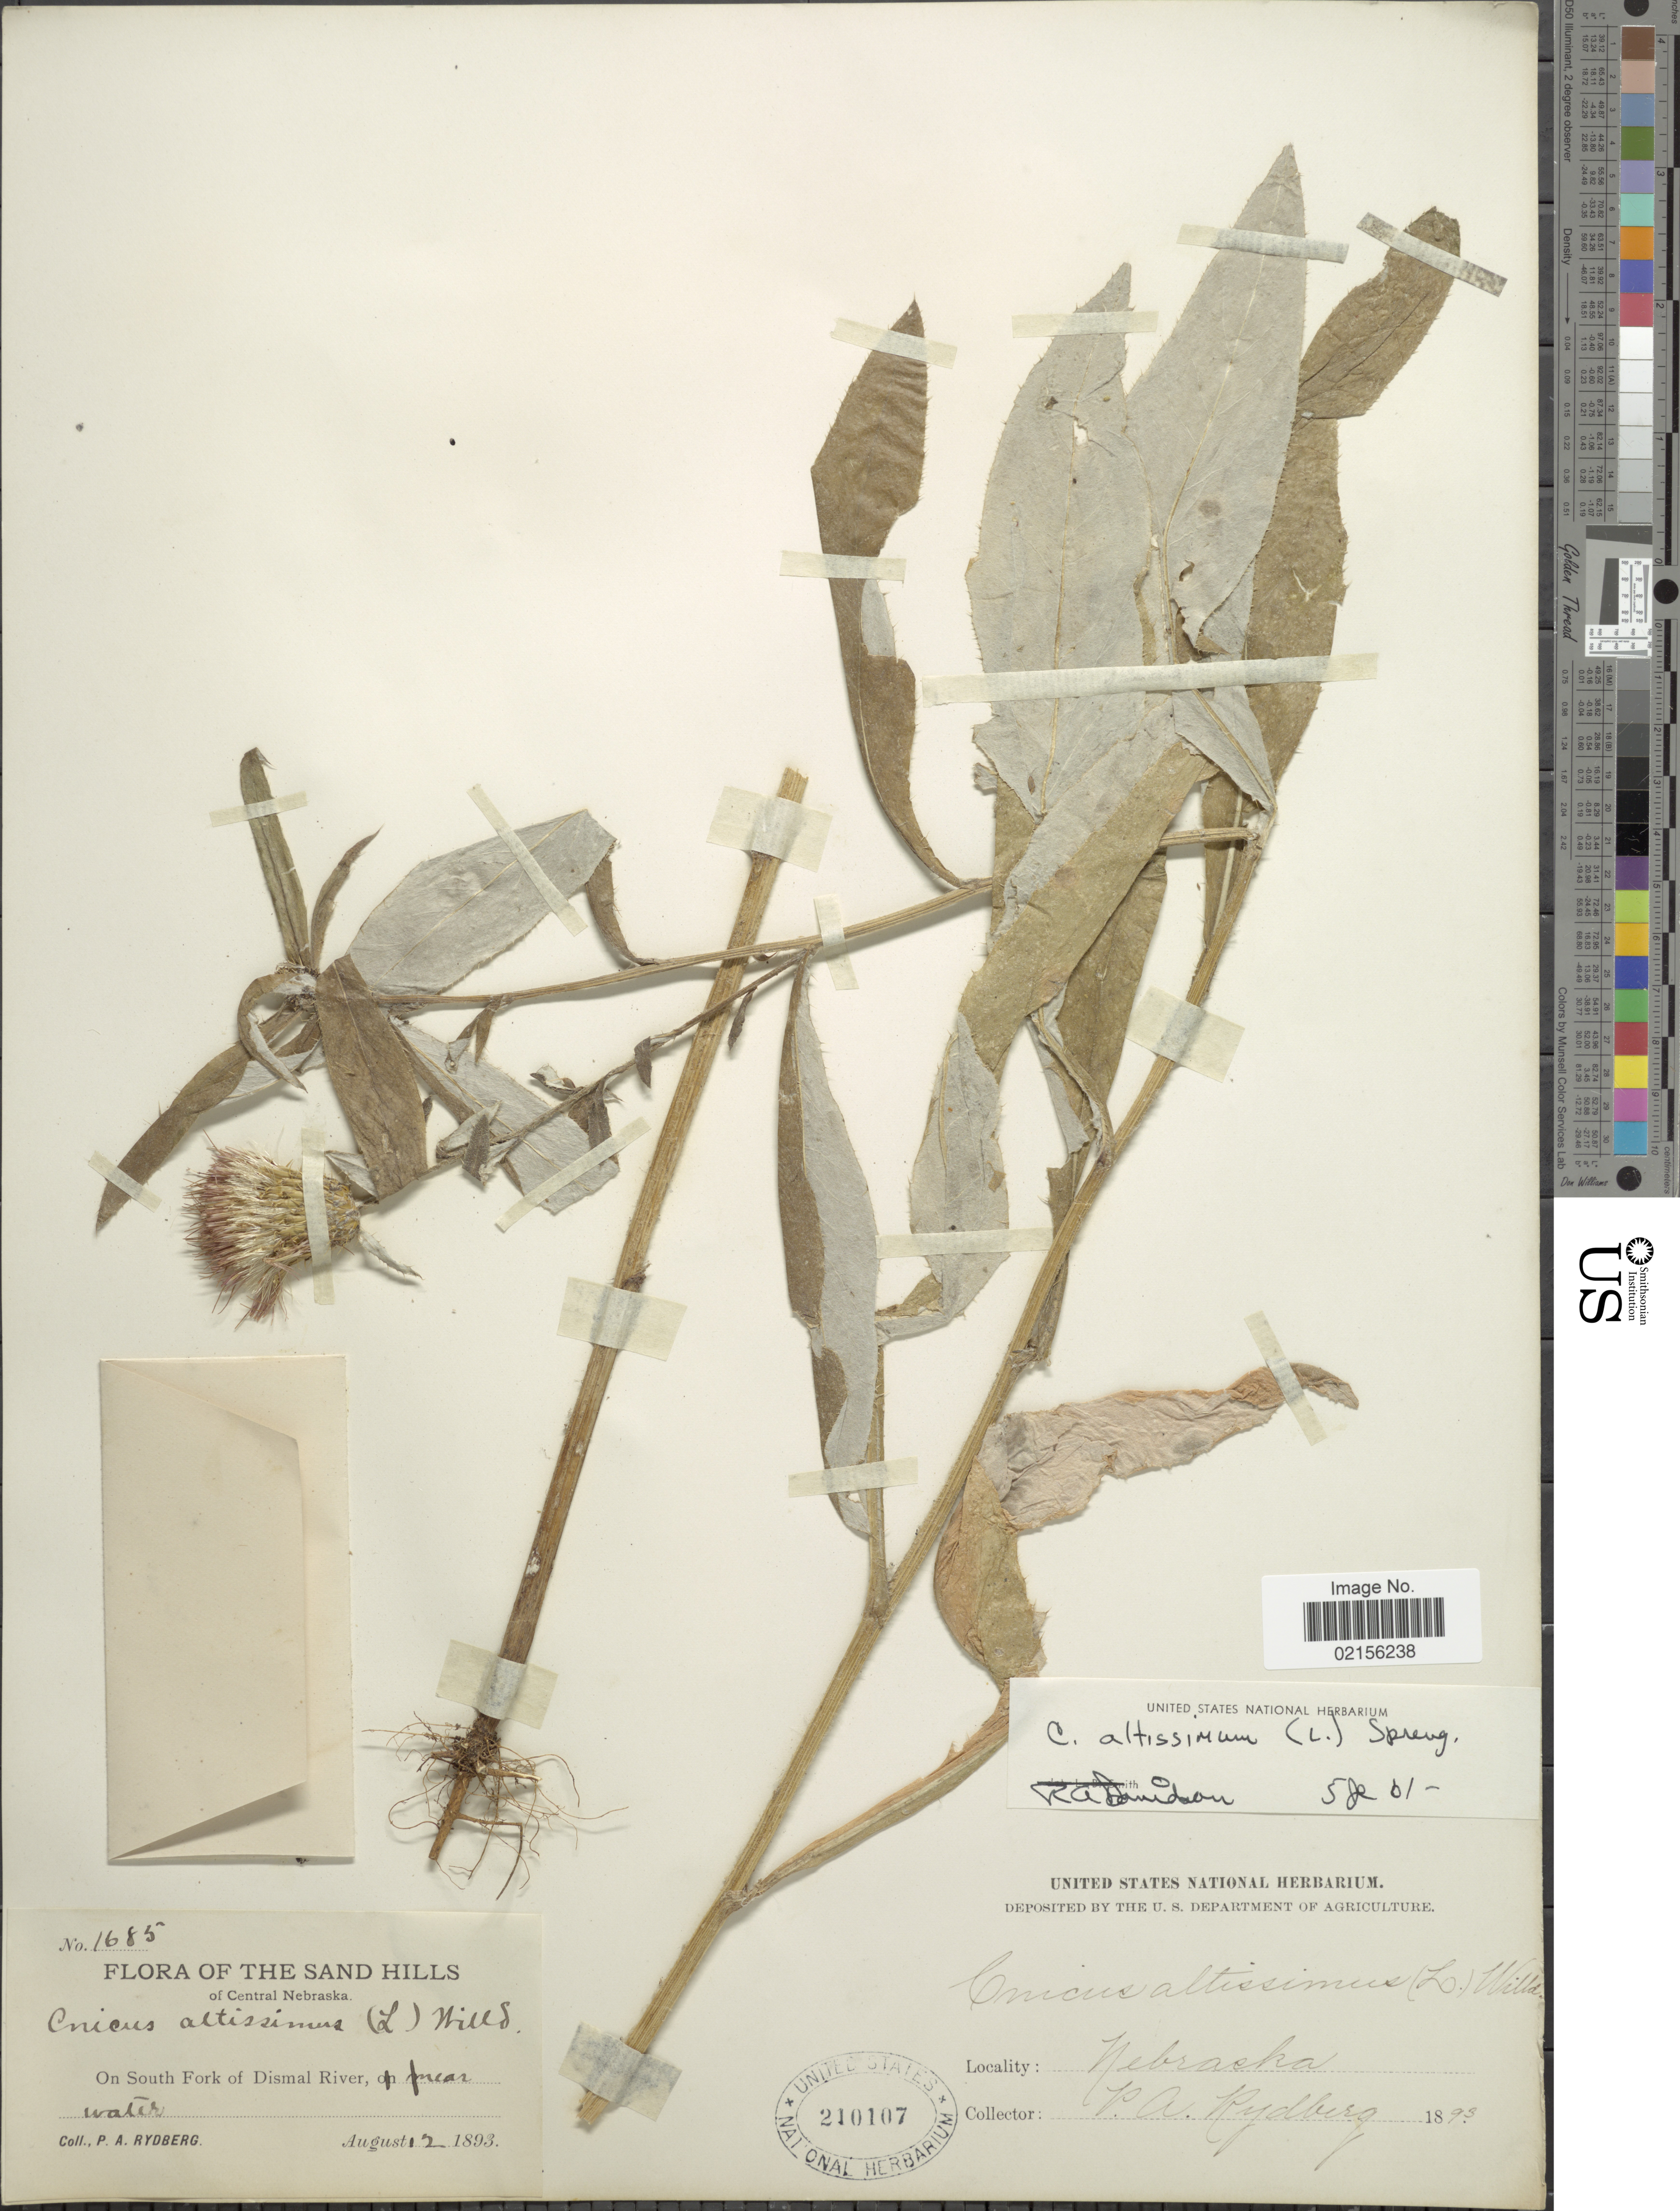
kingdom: Plantae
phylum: Tracheophyta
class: Magnoliopsida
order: Asterales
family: Asteraceae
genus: Cirsium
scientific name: Cirsium altissimum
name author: (L.) Spreng.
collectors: P. A. Rydberg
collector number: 1685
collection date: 1893-08-12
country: United States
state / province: Nebraska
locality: The Sand Hills of Central Nebraska, On South Fork of Dismal River, on near water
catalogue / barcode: US 210107